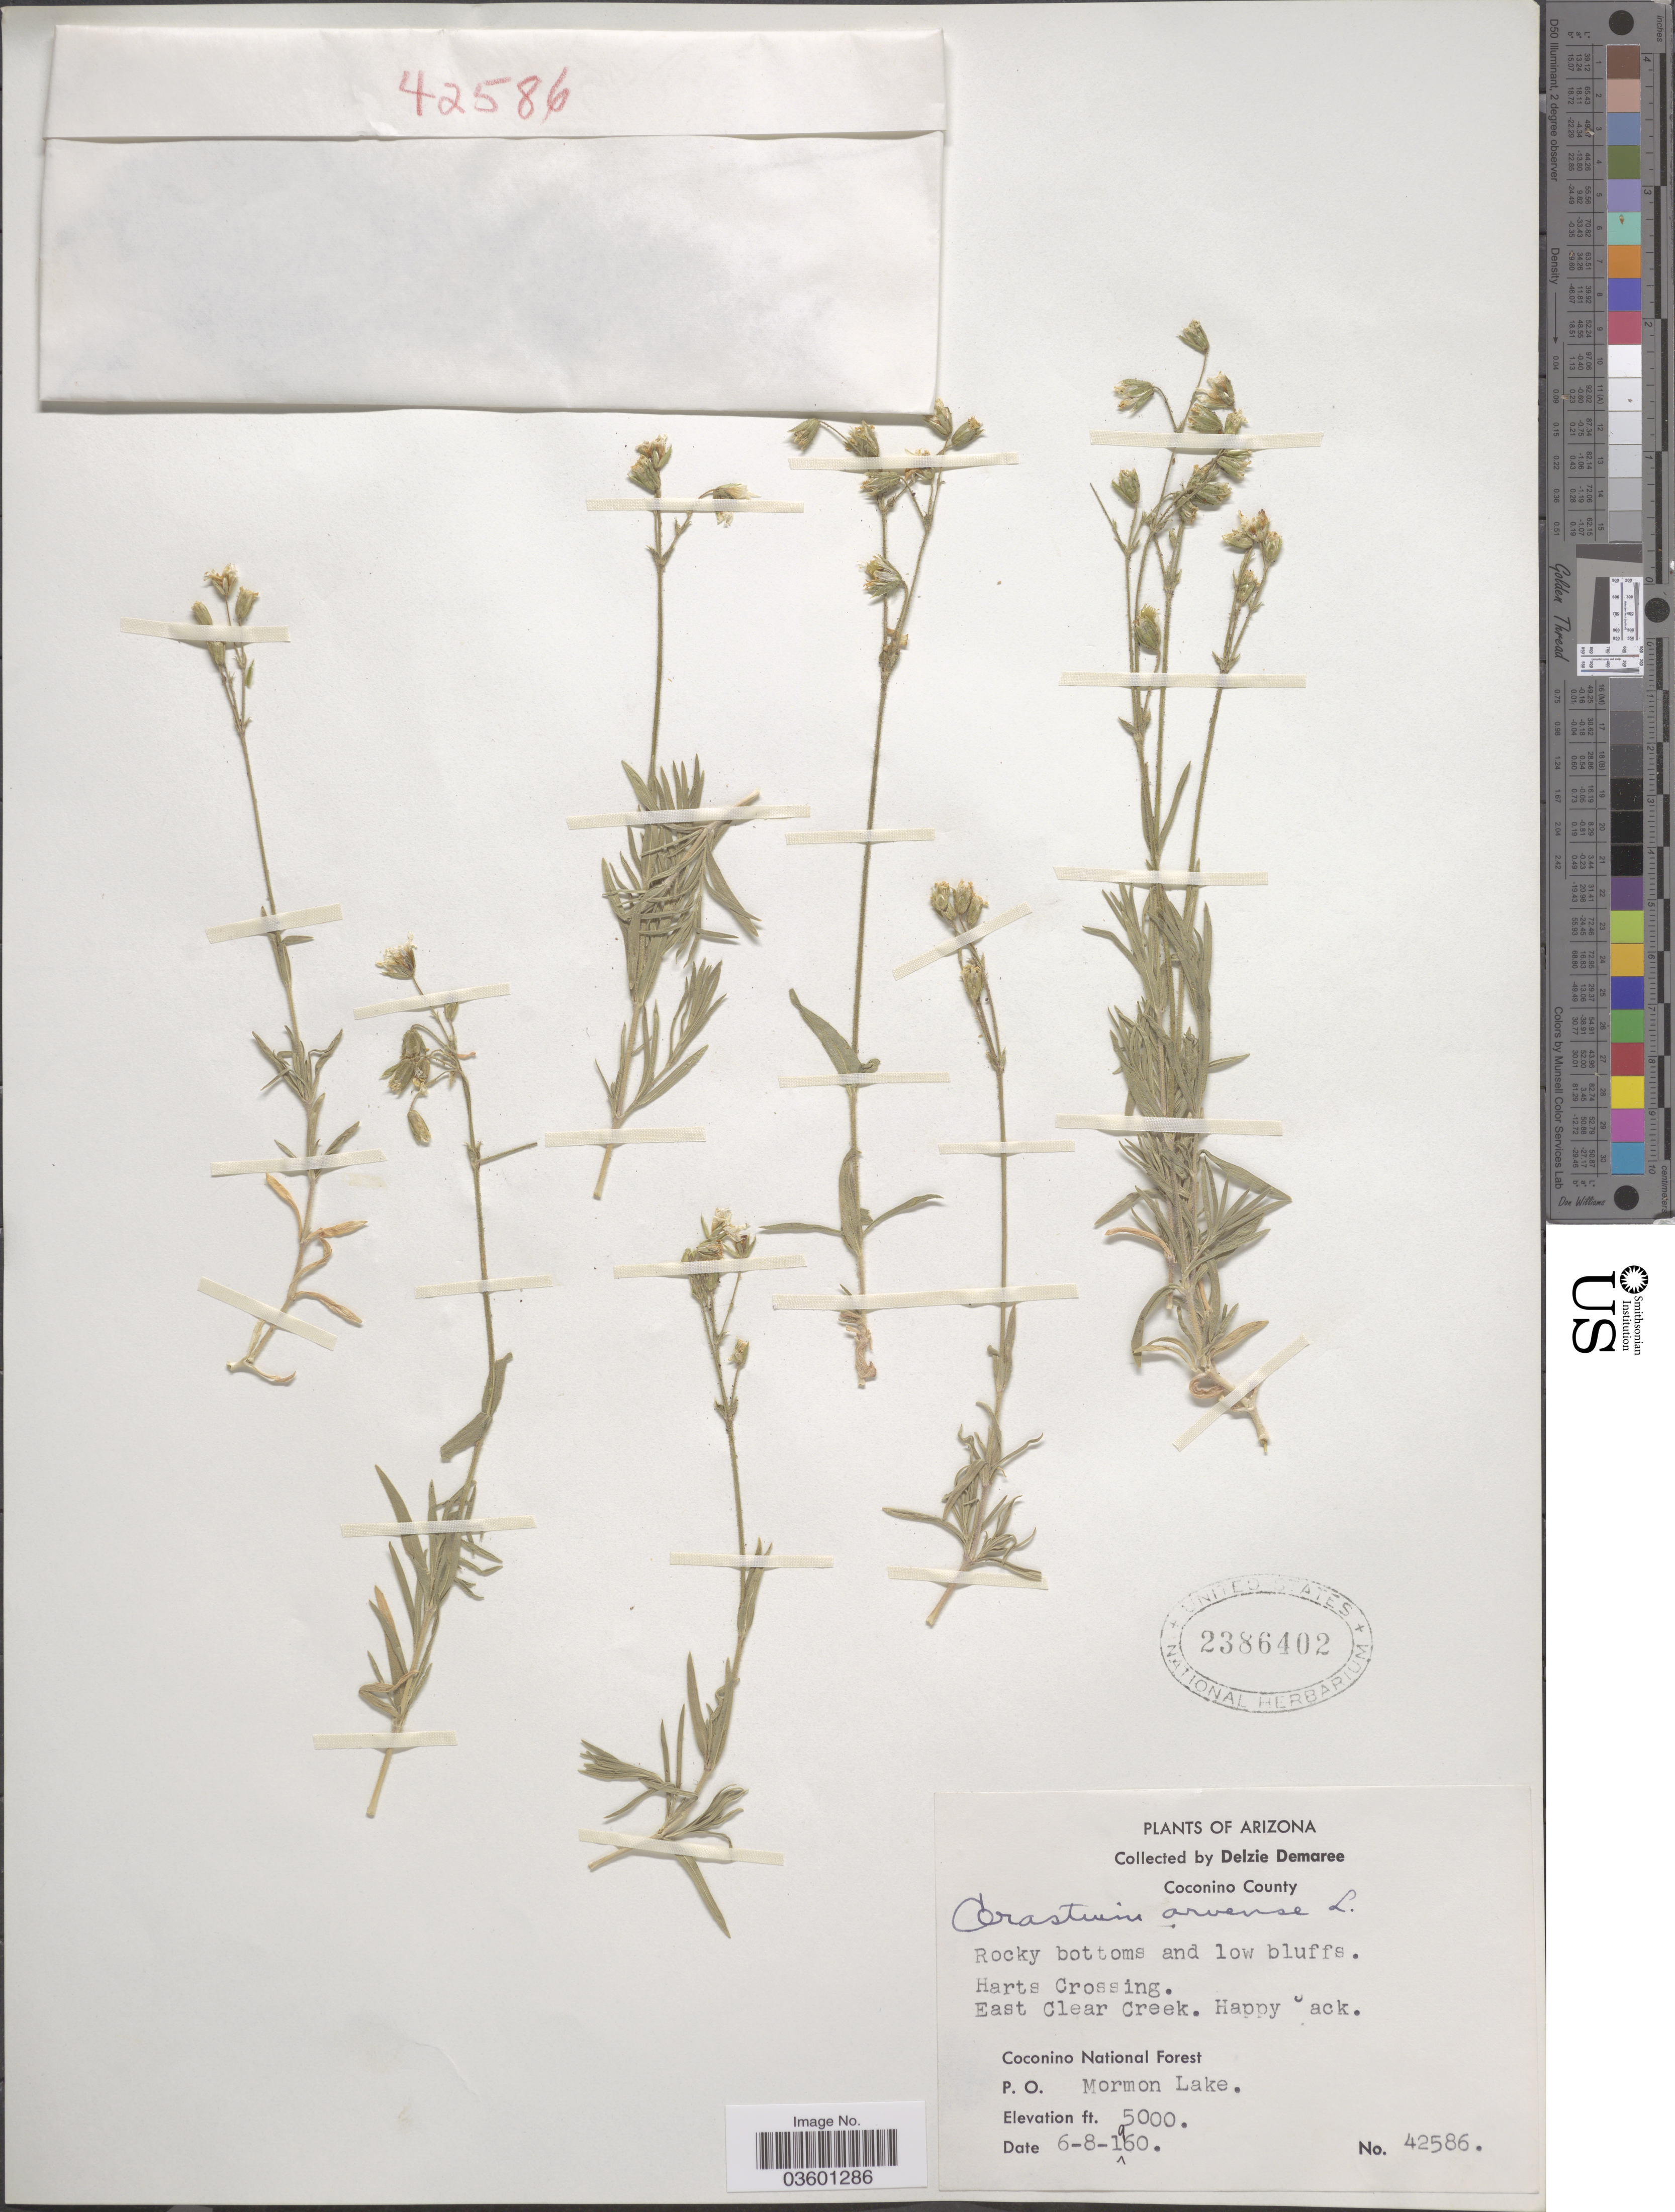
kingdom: Plantae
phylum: Tracheophyta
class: Magnoliopsida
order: Caryophyllales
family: Caryophyllaceae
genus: Cerastium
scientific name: Cerastium arvense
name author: L.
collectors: D. Demaree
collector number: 42586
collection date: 1960-06-08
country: United States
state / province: Arizona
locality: Coconino County. Harts Crossing. East Clear Creek. Happy Jack. Coconino National Forest. P.O. Mormon Lake.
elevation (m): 1524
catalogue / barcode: US 2386402